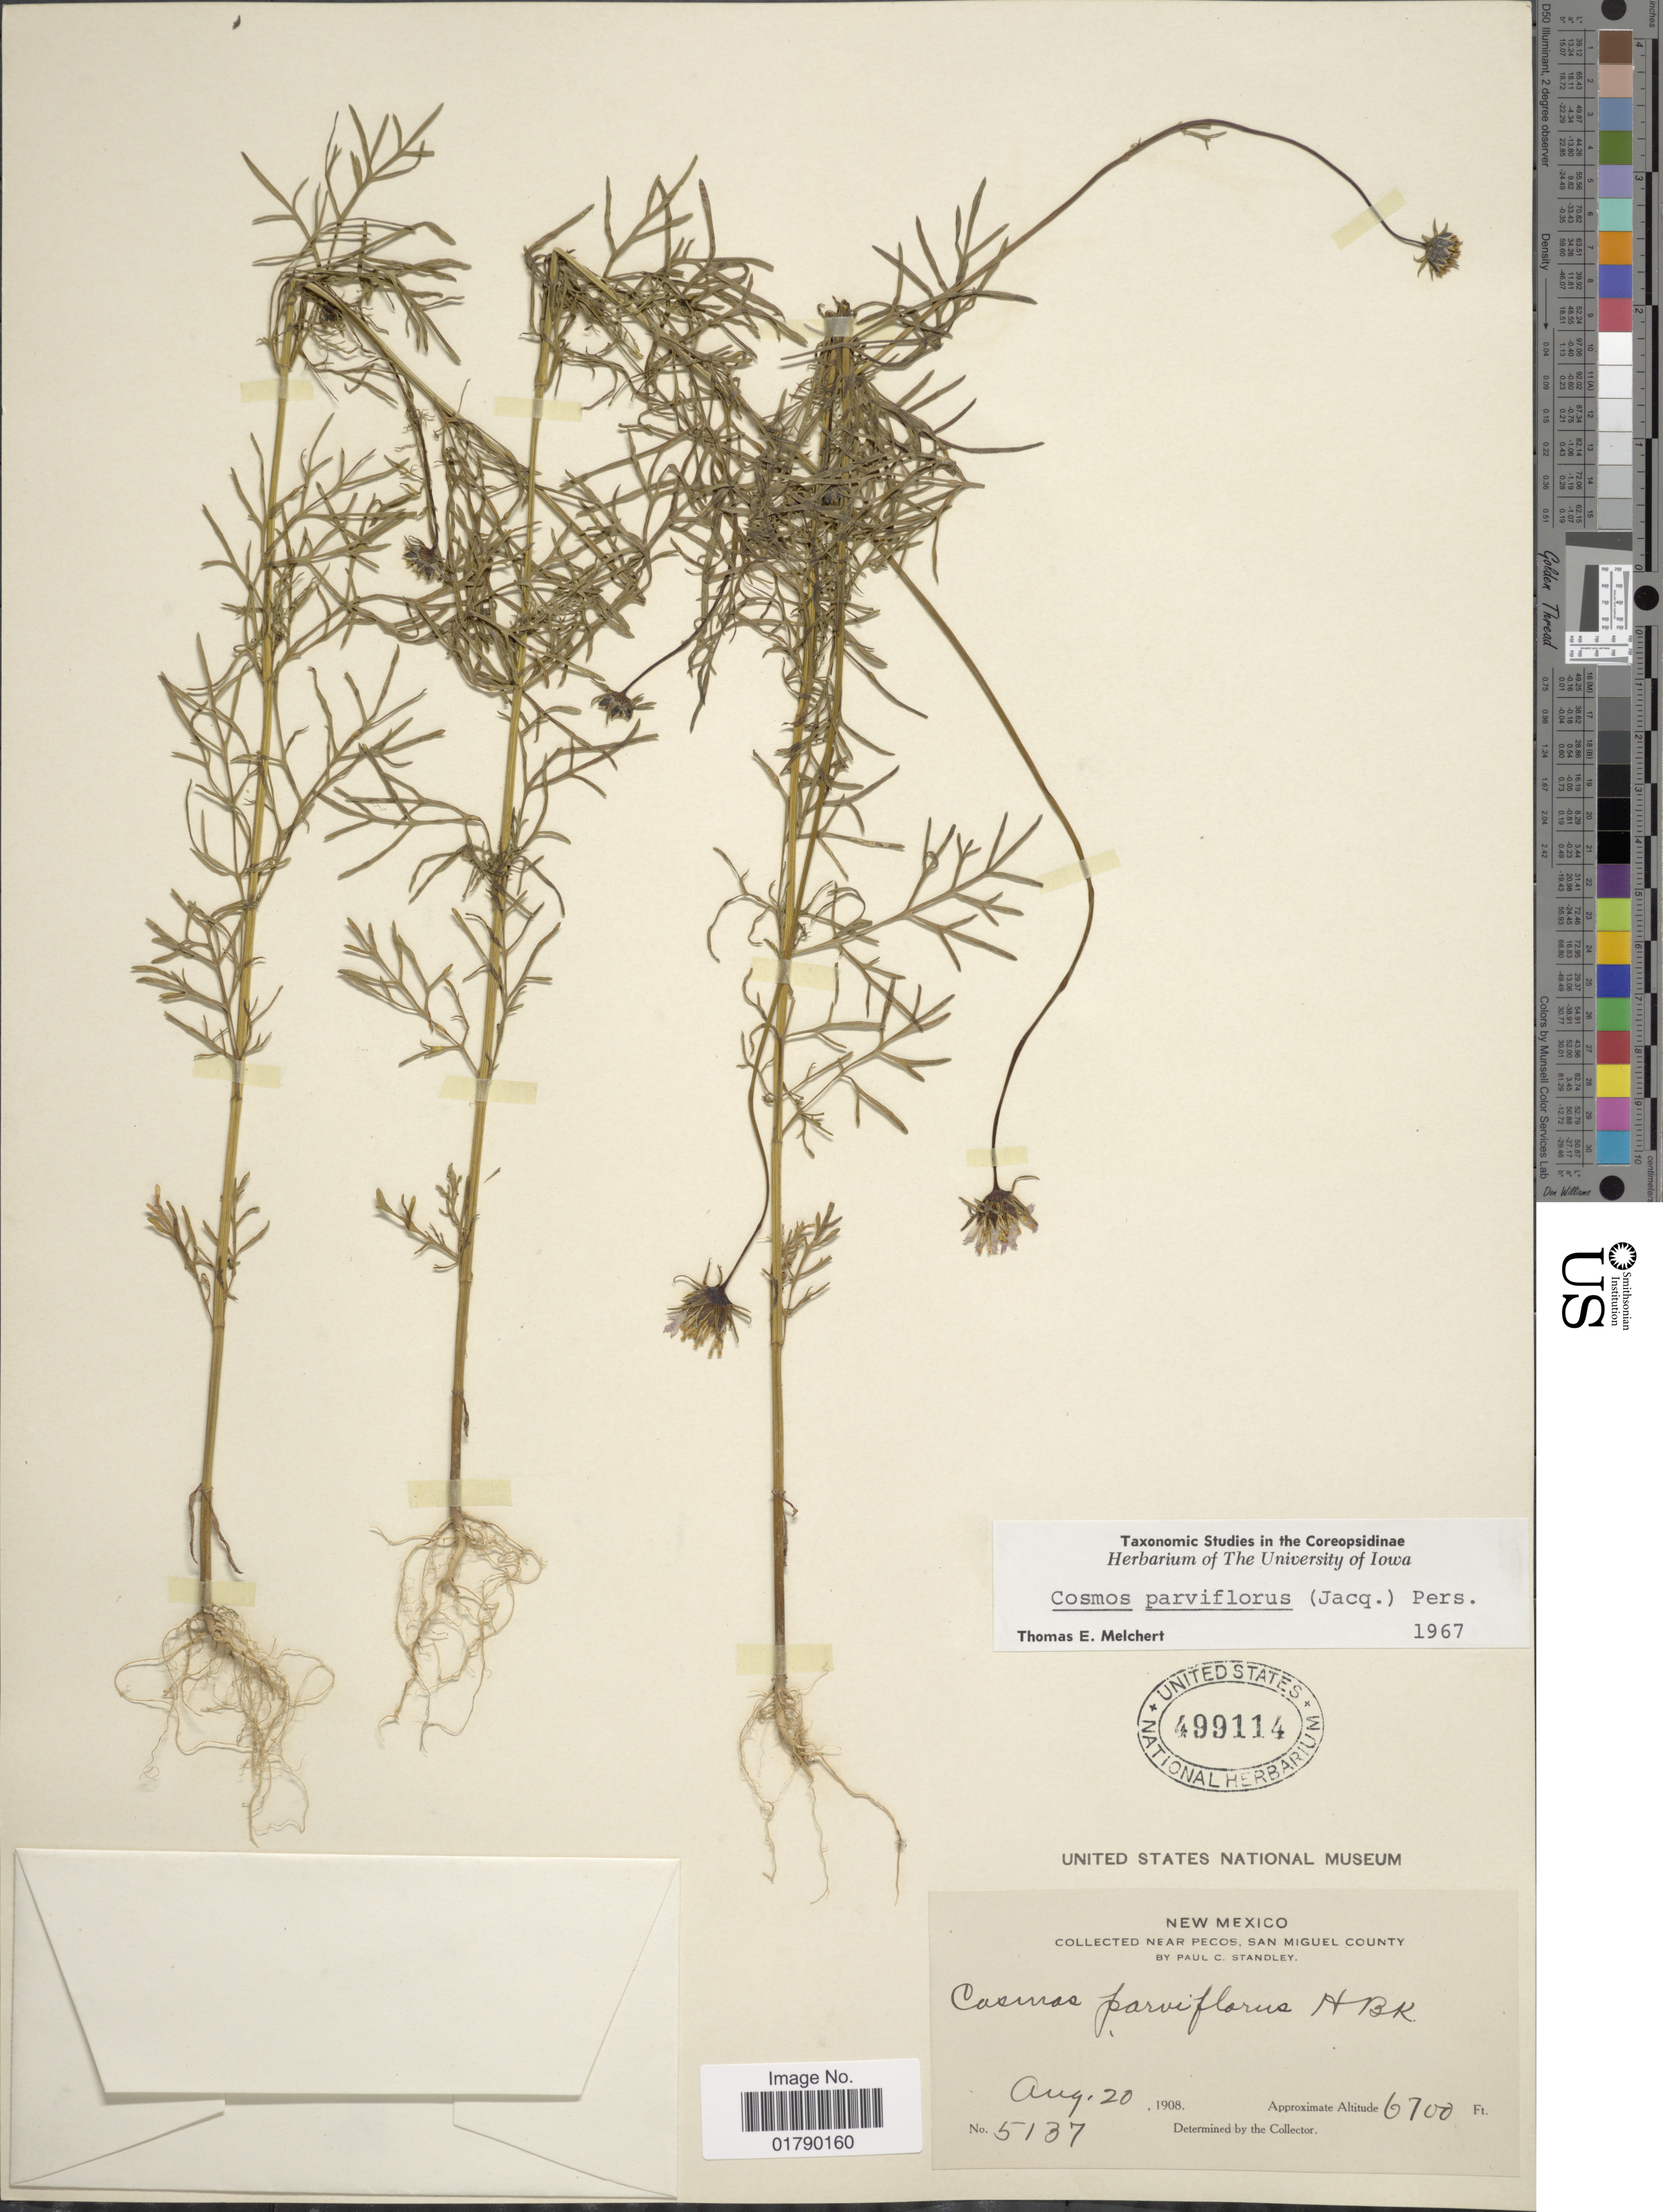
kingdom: Plantae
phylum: Tracheophyta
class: Magnoliopsida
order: Asterales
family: Asteraceae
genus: Cosmos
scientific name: Cosmos parviflorus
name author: (Jacq.) Pers.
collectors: P. C. Standley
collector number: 5137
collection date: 1908-08-20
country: United States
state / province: New Mexico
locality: Near Pecos, San Miguel County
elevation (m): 2042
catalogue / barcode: US 499114